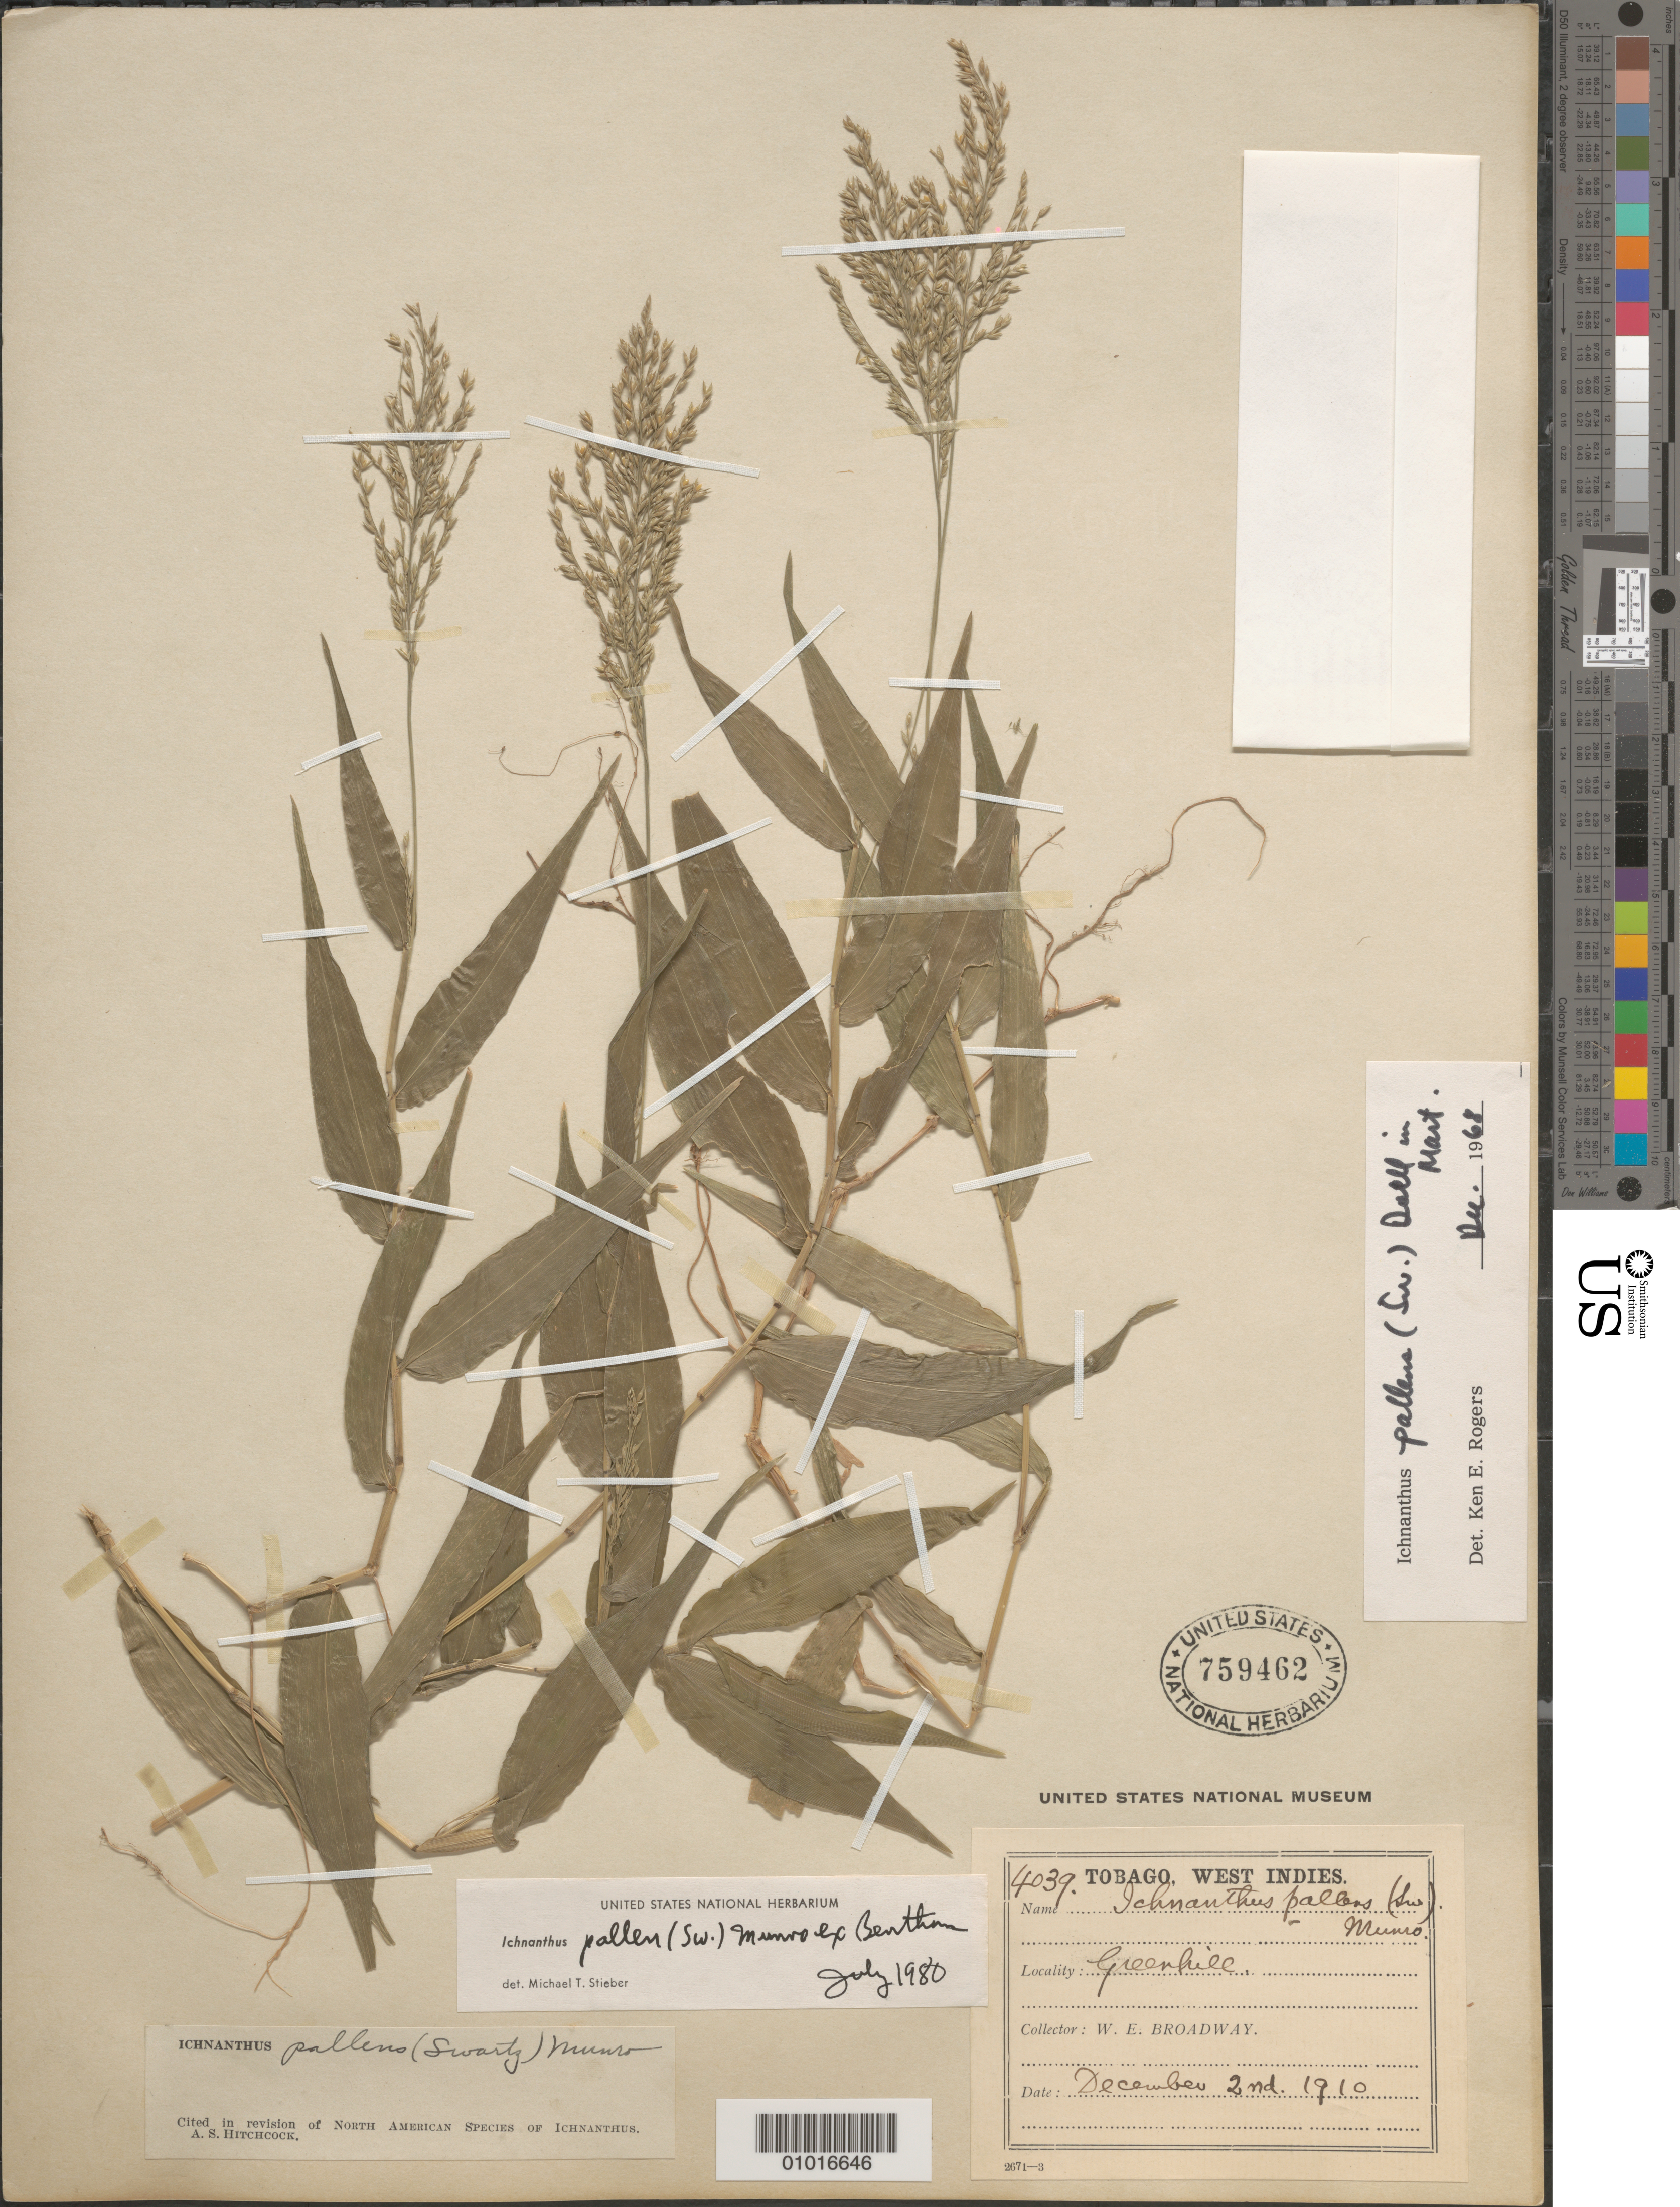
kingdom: Plantae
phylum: Tracheophyta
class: Liliopsida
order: Poales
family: Poaceae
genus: Ichnanthus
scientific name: Ichnanthus pallens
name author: (Sw.) Munro ex Benth.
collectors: W. E. Broadway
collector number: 4039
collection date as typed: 02 Dec 1910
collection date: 1910-12-02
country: Trinidad and Tobago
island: Tobago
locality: Greenhill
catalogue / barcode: US 759462